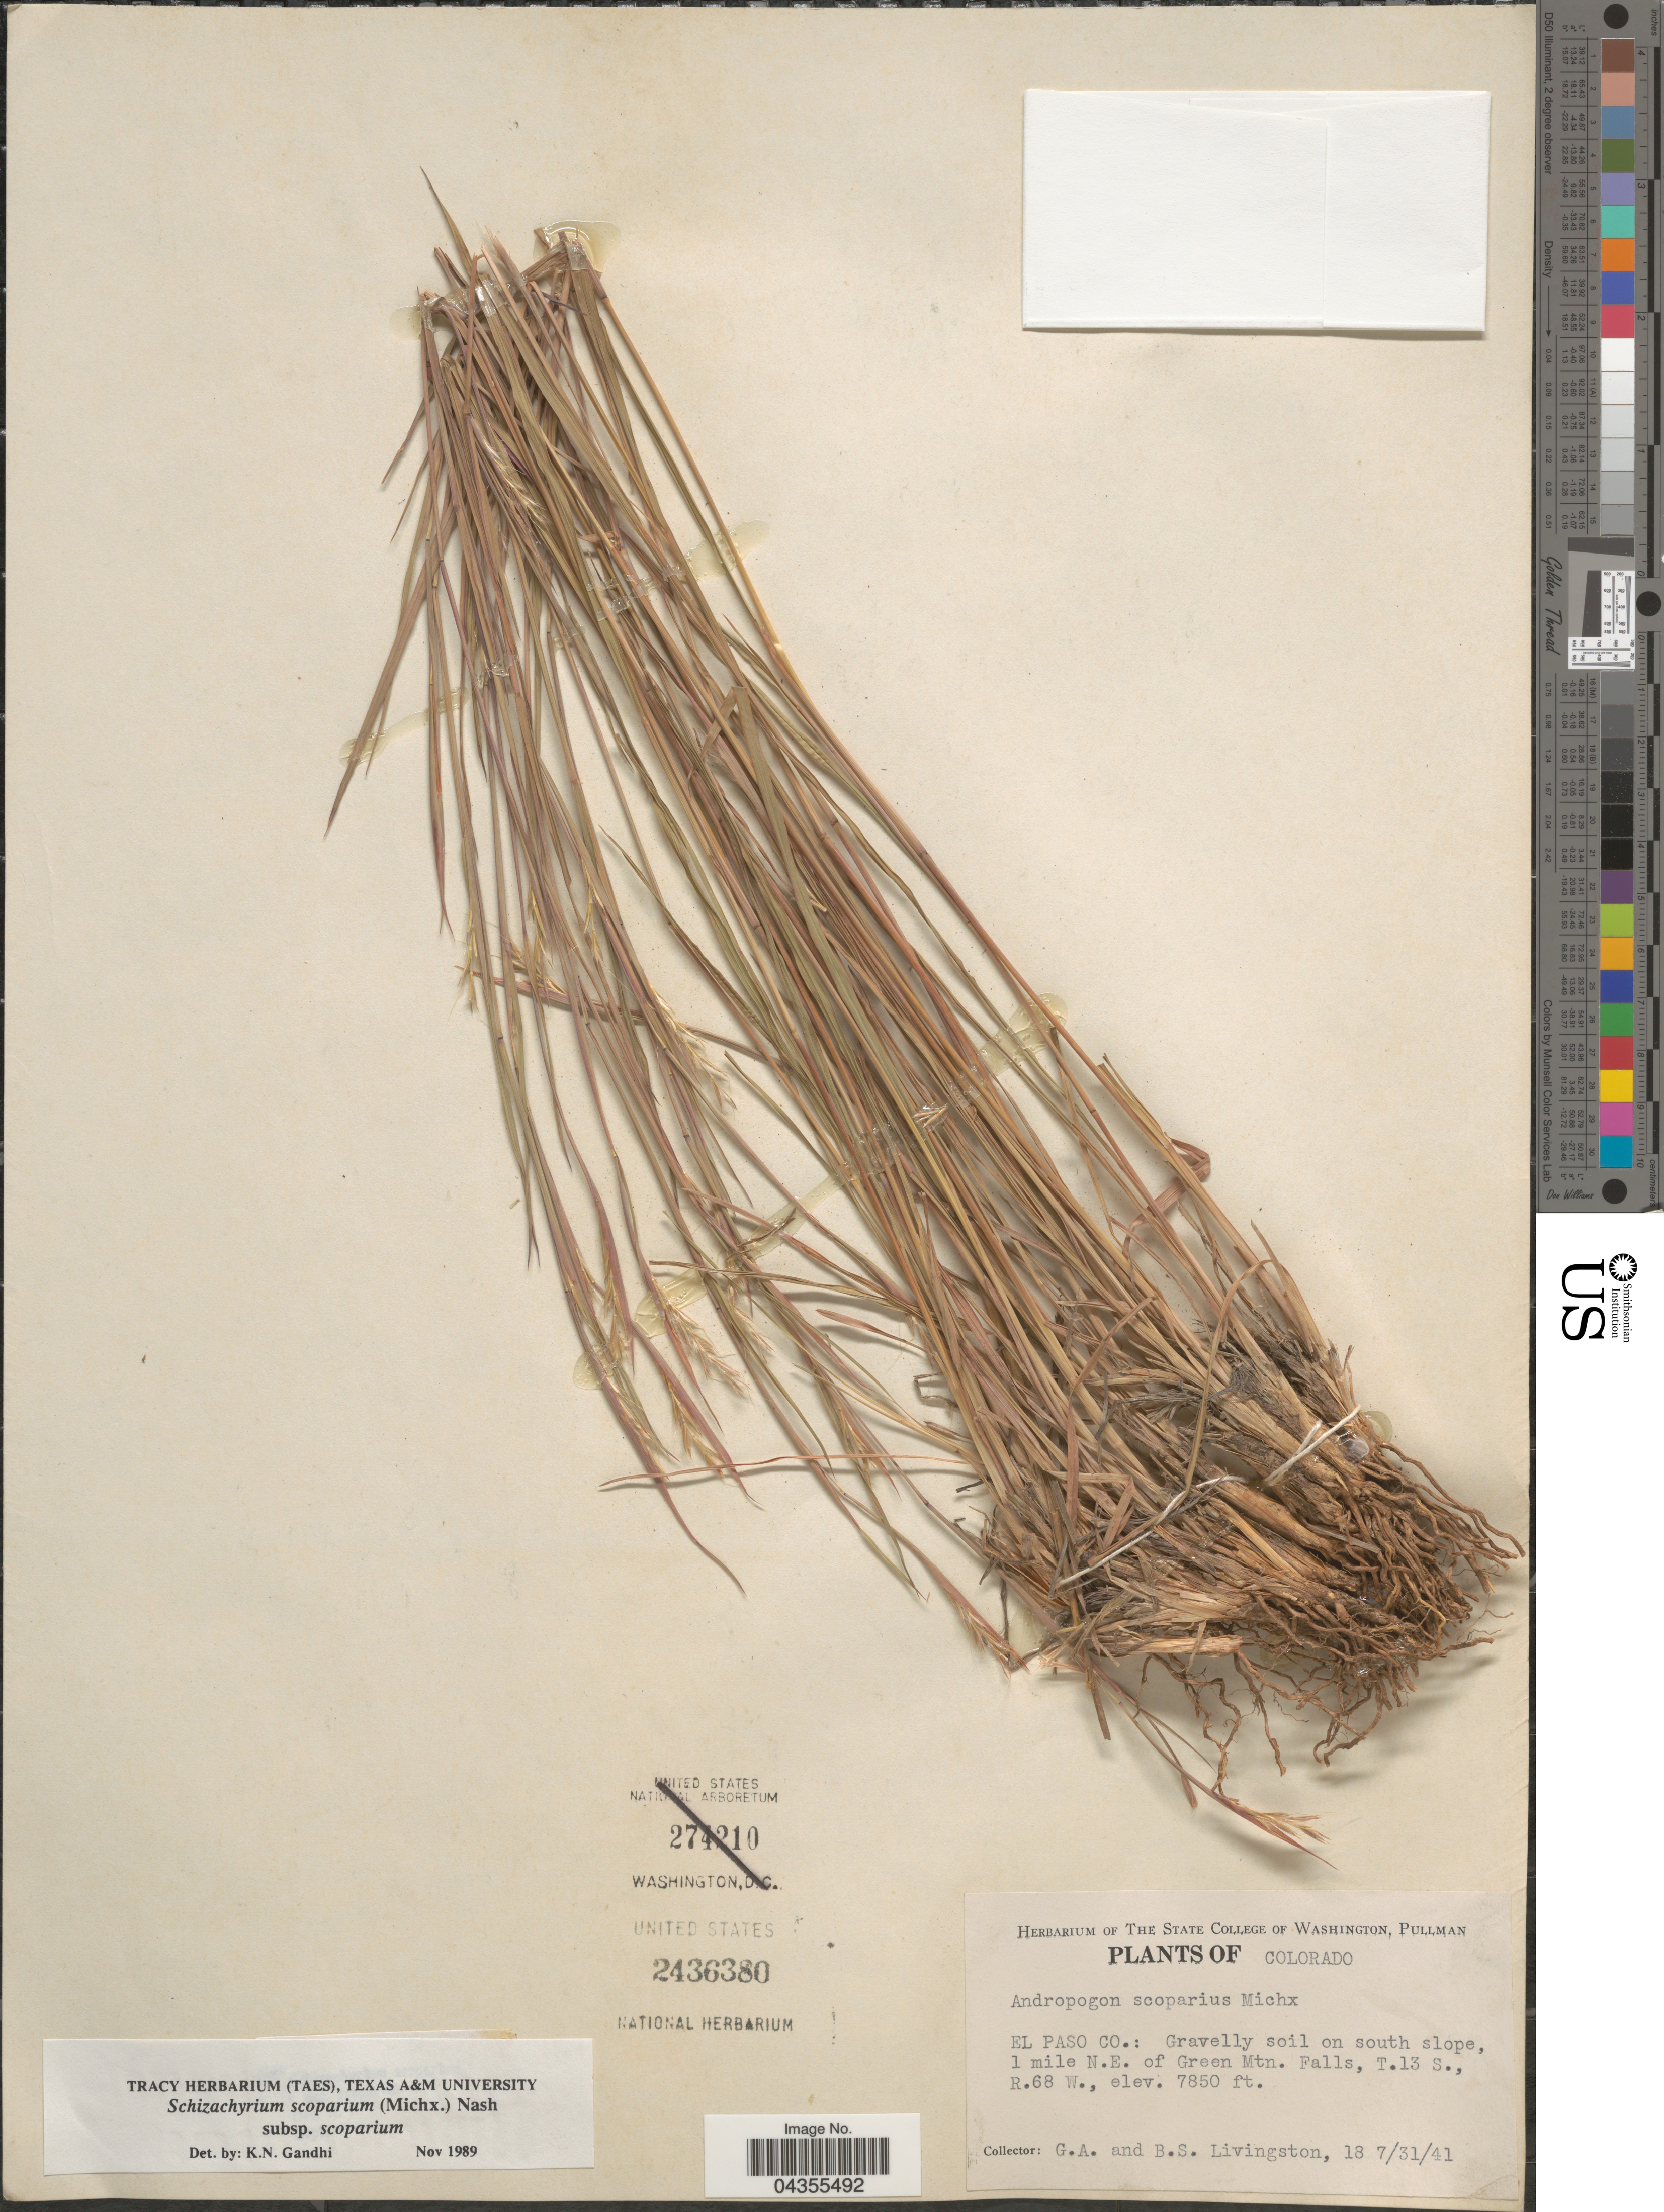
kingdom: Plantae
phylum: Tracheophyta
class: Liliopsida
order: Poales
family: Poaceae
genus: Schizachyrium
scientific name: Schizachyrium scoparium var. scoparium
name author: (Michx.) Nash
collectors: G. Livingston & B. Livingston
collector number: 18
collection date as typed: Transcribed d/m/y: 31/7/41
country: United States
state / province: Colorado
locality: El Paso Co.: Gravelly soil on south slope, 1 mile N.E. of Green Mtn. Falls, T.13 S., R.68 W.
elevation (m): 2393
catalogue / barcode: US 2436380